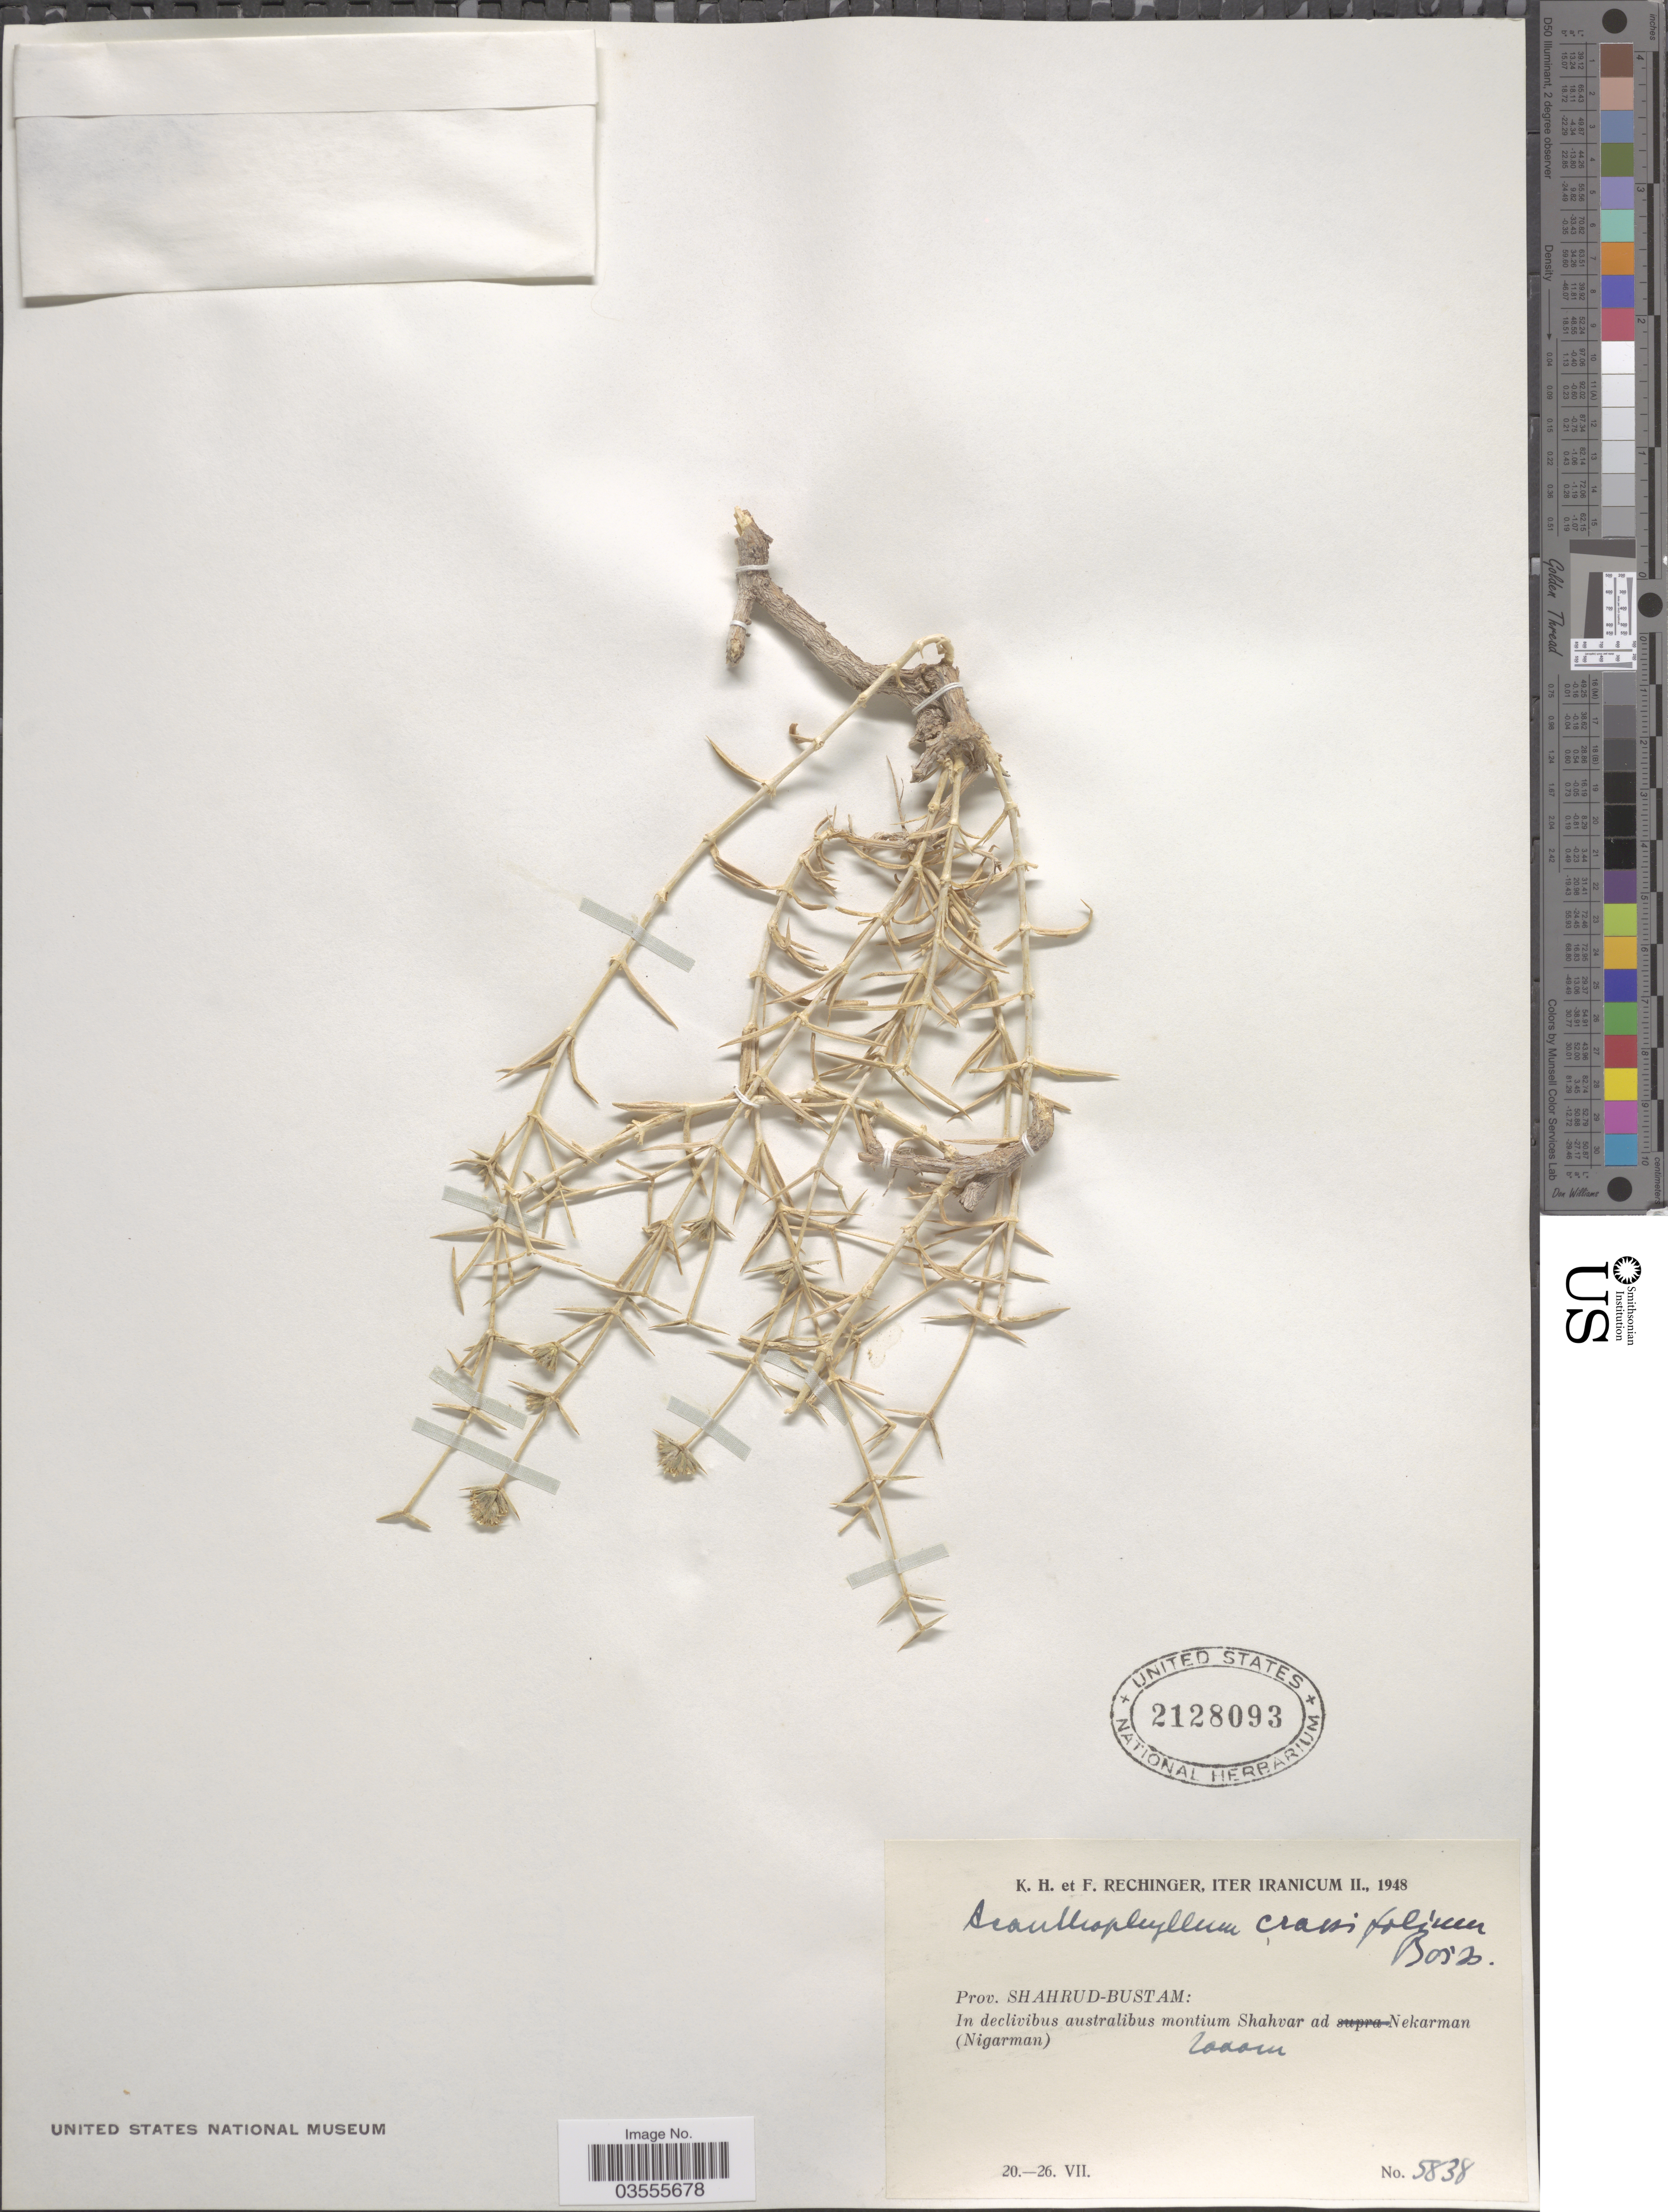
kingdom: Plantae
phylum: Tracheophyta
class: Magnoliopsida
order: Caryophyllales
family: Caryophyllaceae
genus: Acanthophyllum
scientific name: Acanthophyllum crassifolium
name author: Boiss.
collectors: K. H. Rechinger & F. Rechinger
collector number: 5838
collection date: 1948-07-20/1948-07-26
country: Iran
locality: Prov. Shahrud-Bustam: In declivibus australibus montium Shahvar ad Nekarman (Nigarman).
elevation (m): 2000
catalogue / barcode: US 2128093